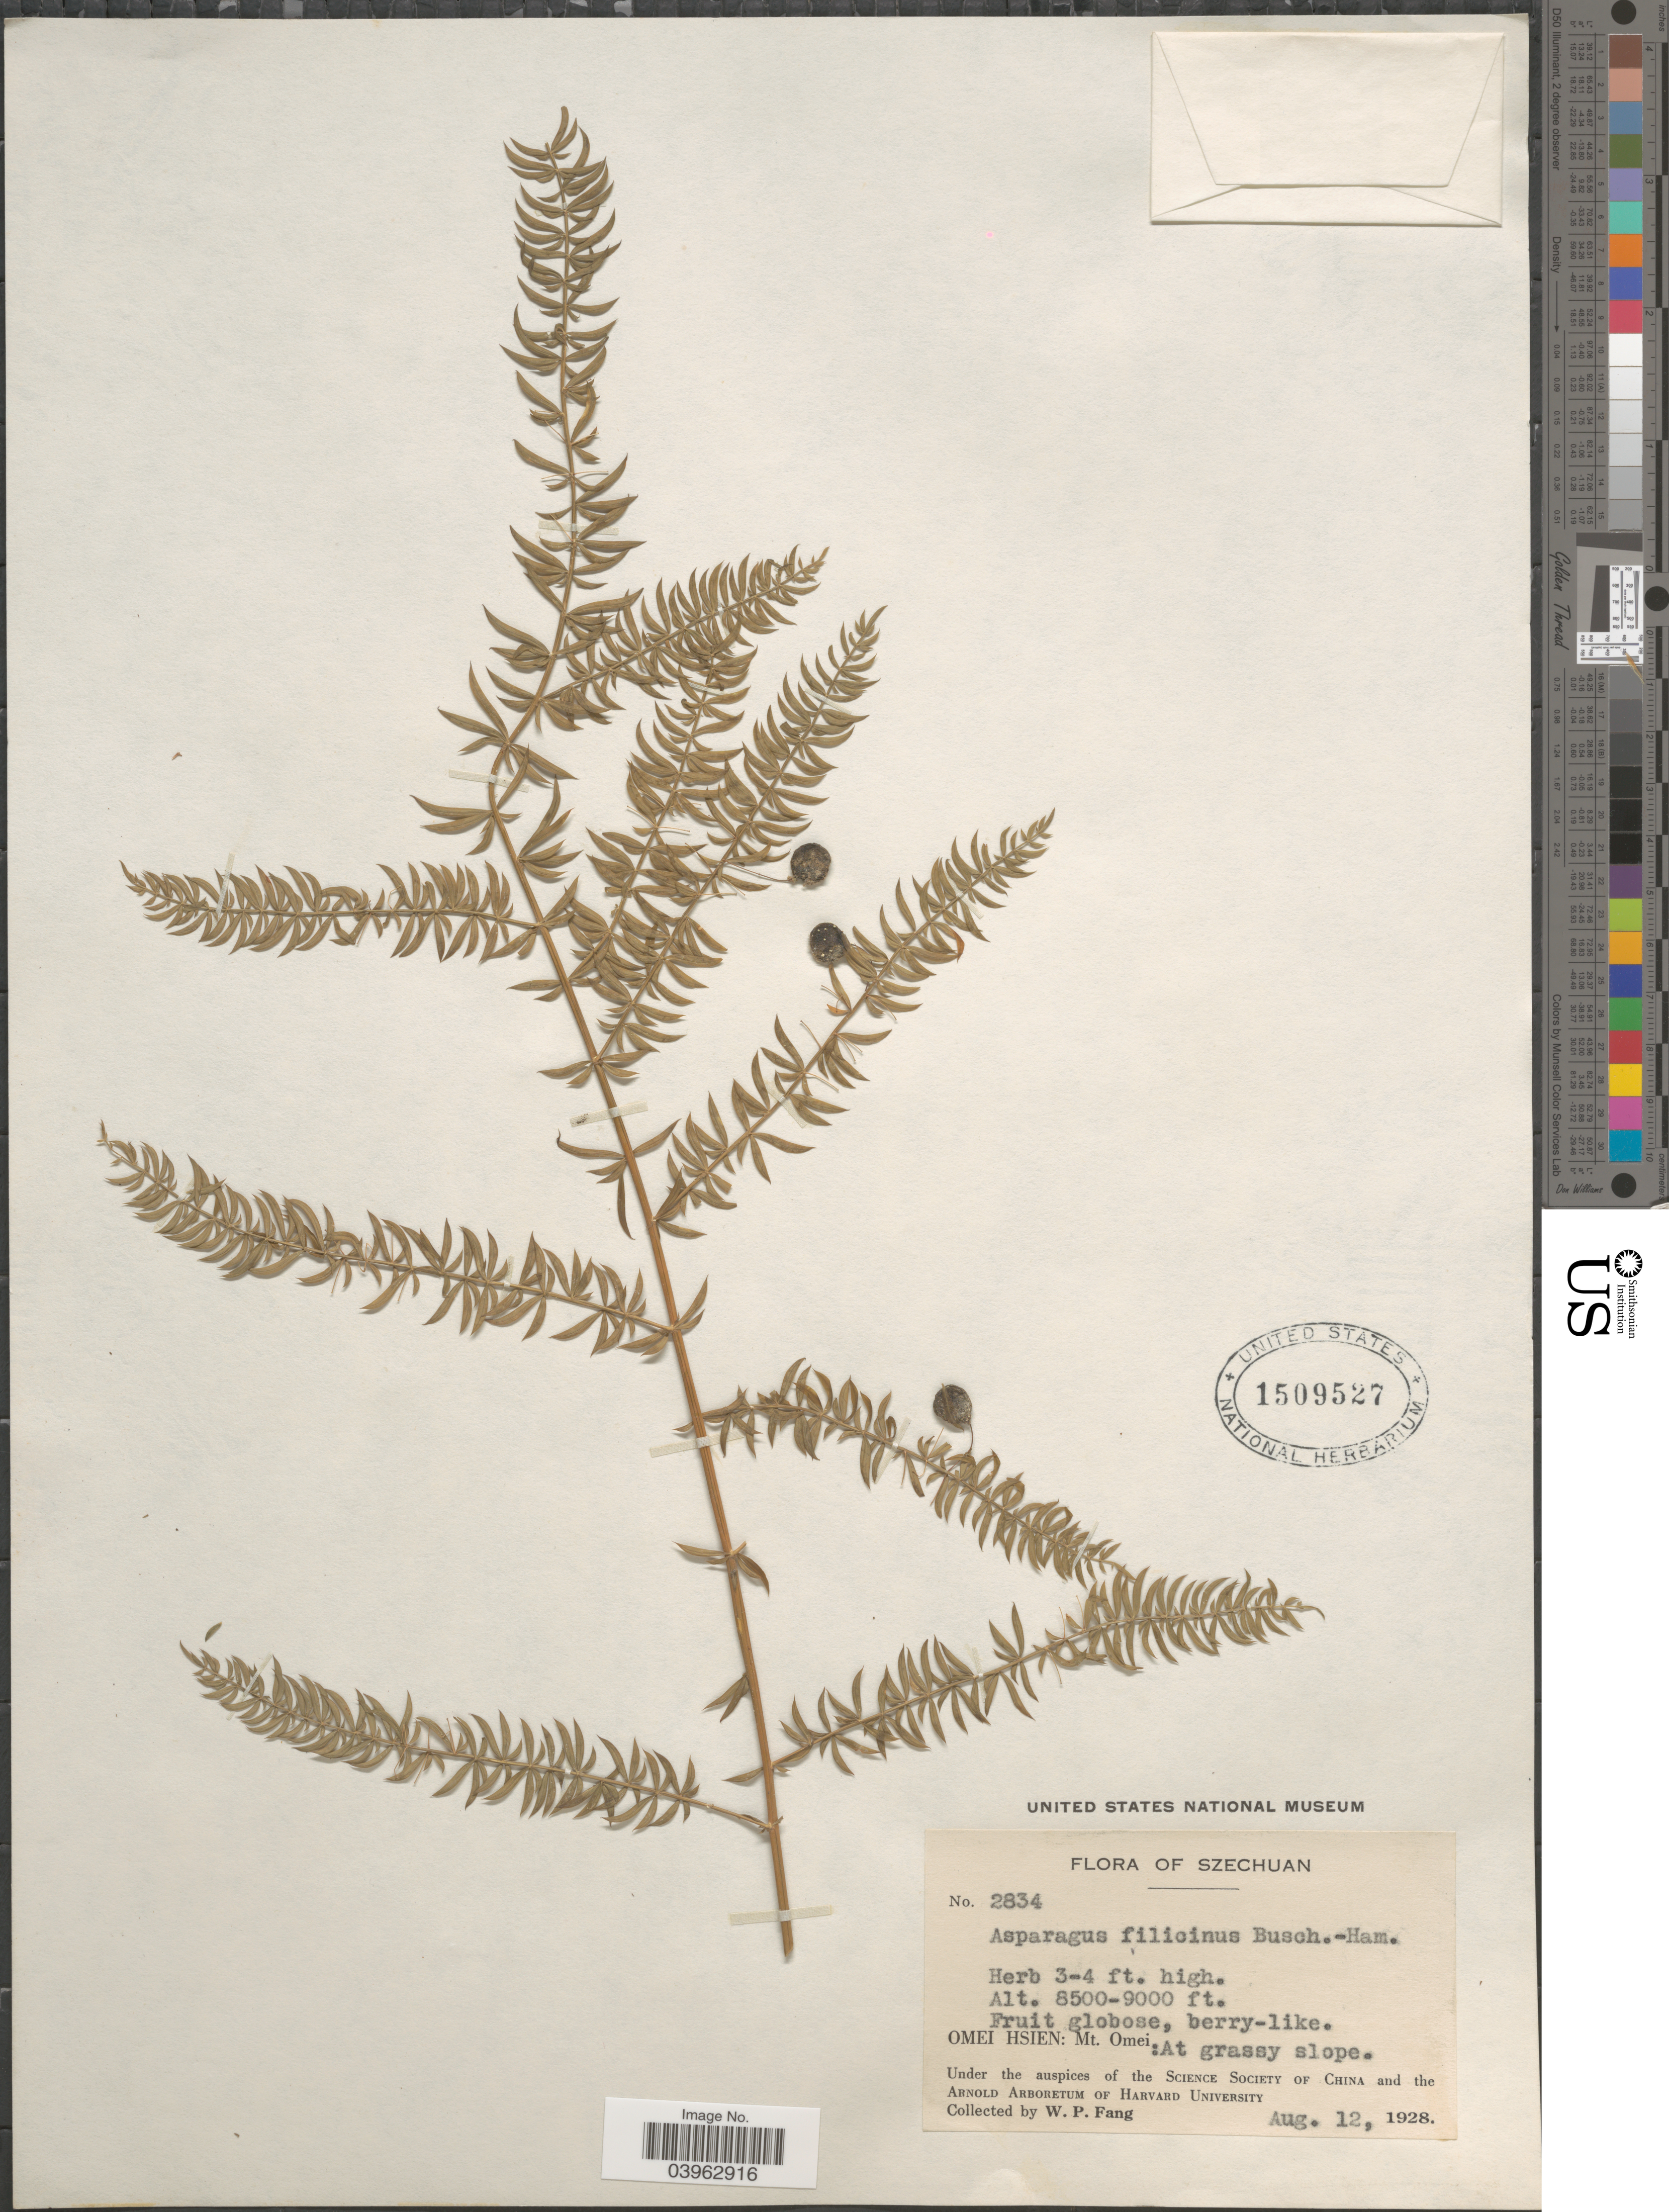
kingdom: Plantae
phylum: Tracheophyta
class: Liliopsida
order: Asparagales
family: Asparagaceae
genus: Asparagus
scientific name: Asparagus filicinus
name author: Buch.-Ham. ex D. Don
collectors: W. P. Fang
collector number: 2834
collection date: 1928-08-12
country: China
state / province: Sichuan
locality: Szechuan. Omei Hsien: Mt. Omei: At grassy slope.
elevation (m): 2591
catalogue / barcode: US 1509527